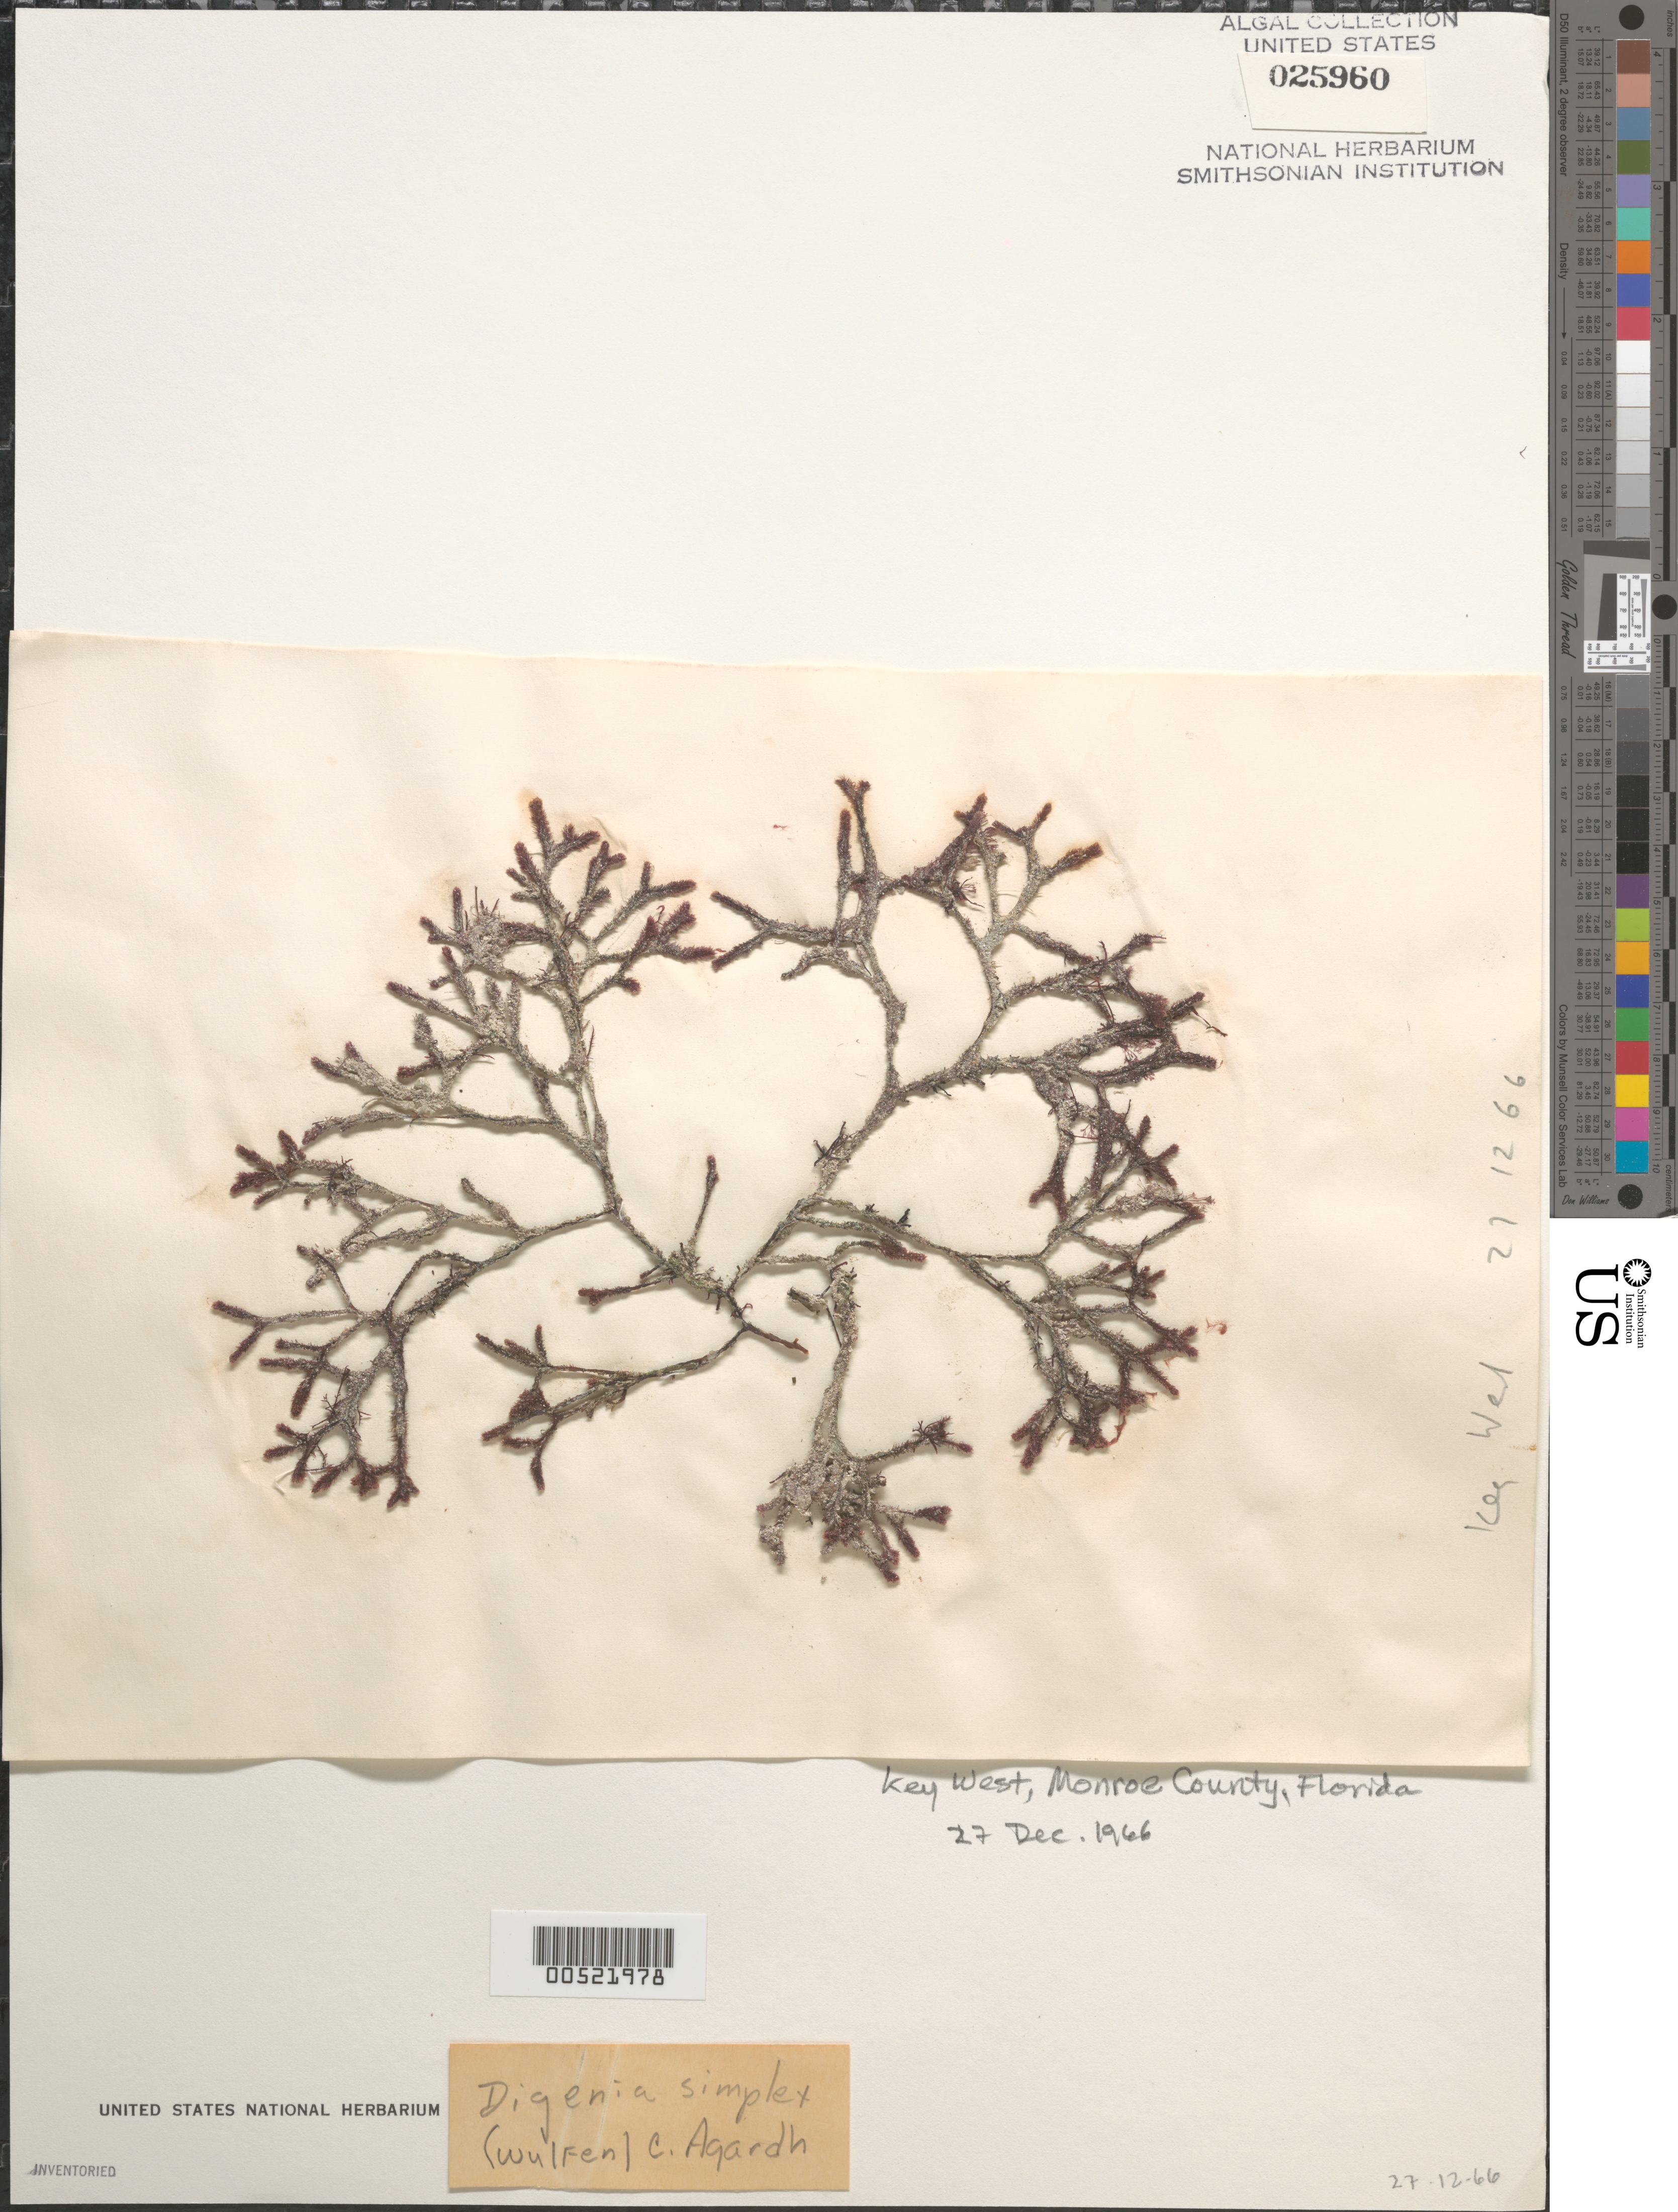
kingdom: Plantae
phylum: Rhodophyta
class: Florideophyceae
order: Ceramiales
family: Rhodomelaceae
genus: Digenea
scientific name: Digenea simplex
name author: (Wulfen) C. Agardh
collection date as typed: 27 Dec 1966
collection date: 1966-12-27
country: United States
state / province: Florida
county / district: Monroe County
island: Key West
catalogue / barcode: US 25960